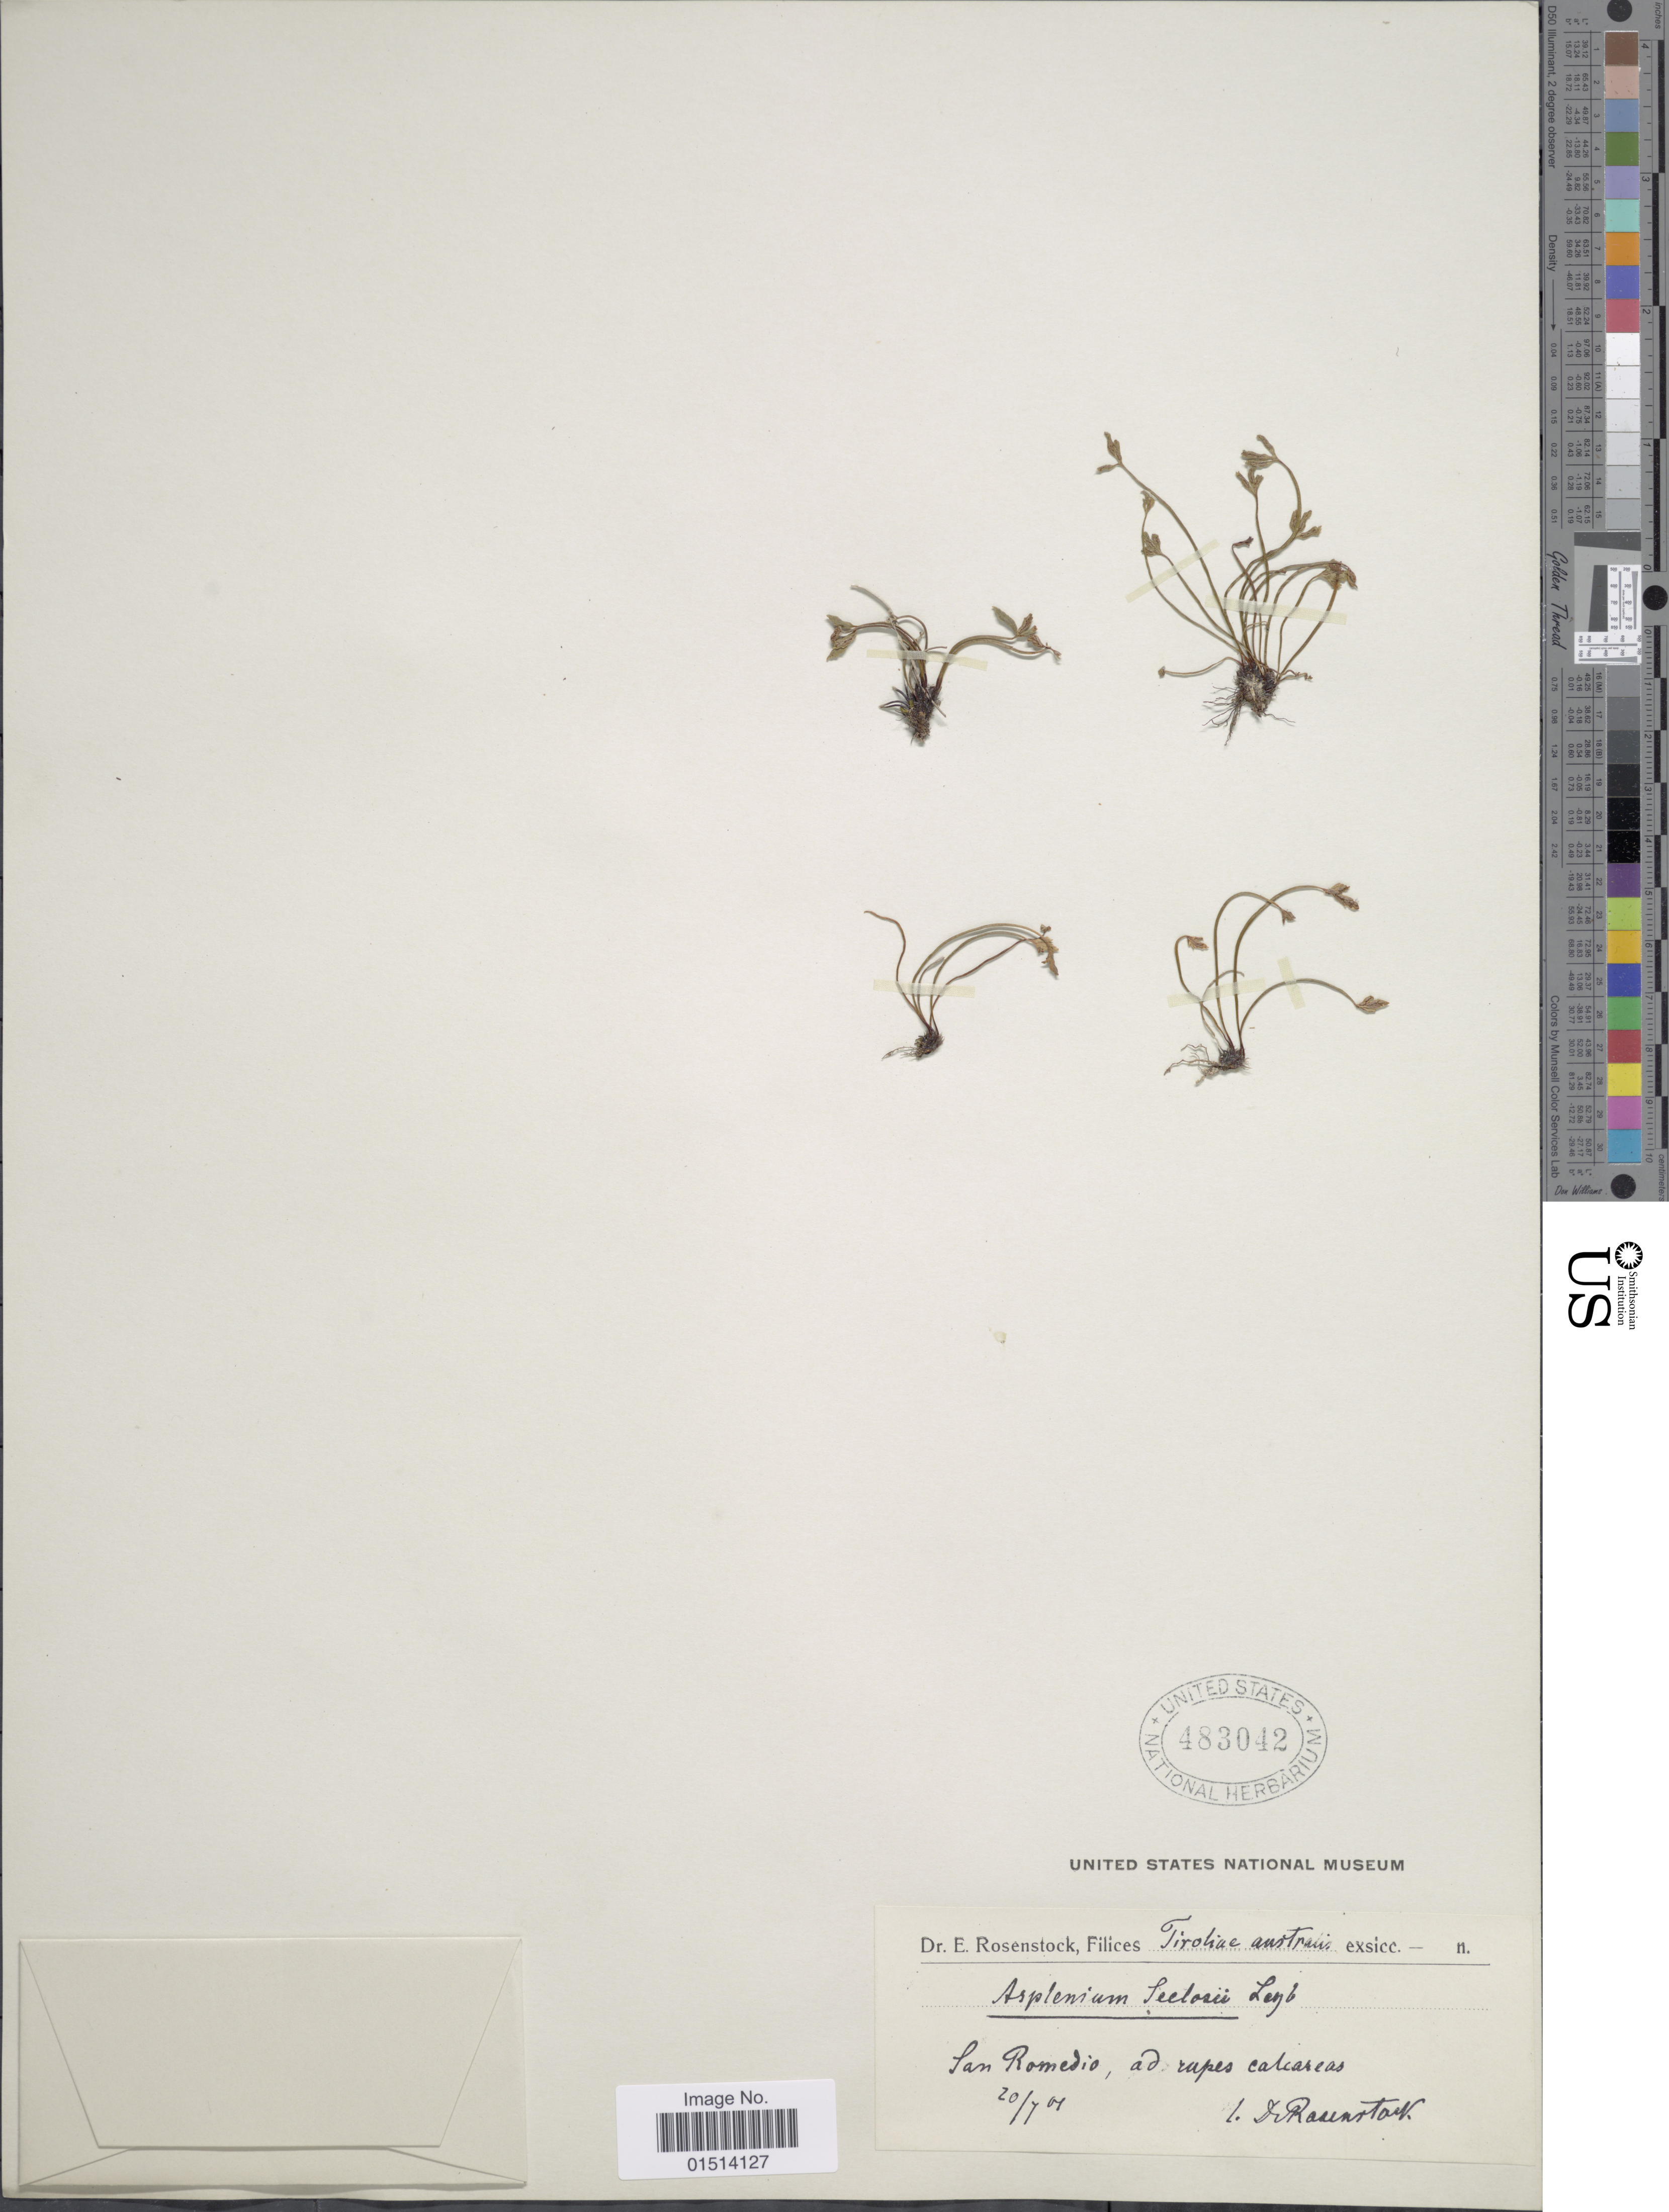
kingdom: Plantae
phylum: Tracheophyta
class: Polypodiopsida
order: Polypodiales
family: Aspleniaceae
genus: Asplenium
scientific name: Asplenium seelosii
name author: Leyb.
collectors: E. Rosenstock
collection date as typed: Transcribed d/m/y: 20/7/1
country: Austria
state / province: Tirol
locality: Tiroliae australis, San Romedio, ad rupes calcareas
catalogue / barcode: US 483042